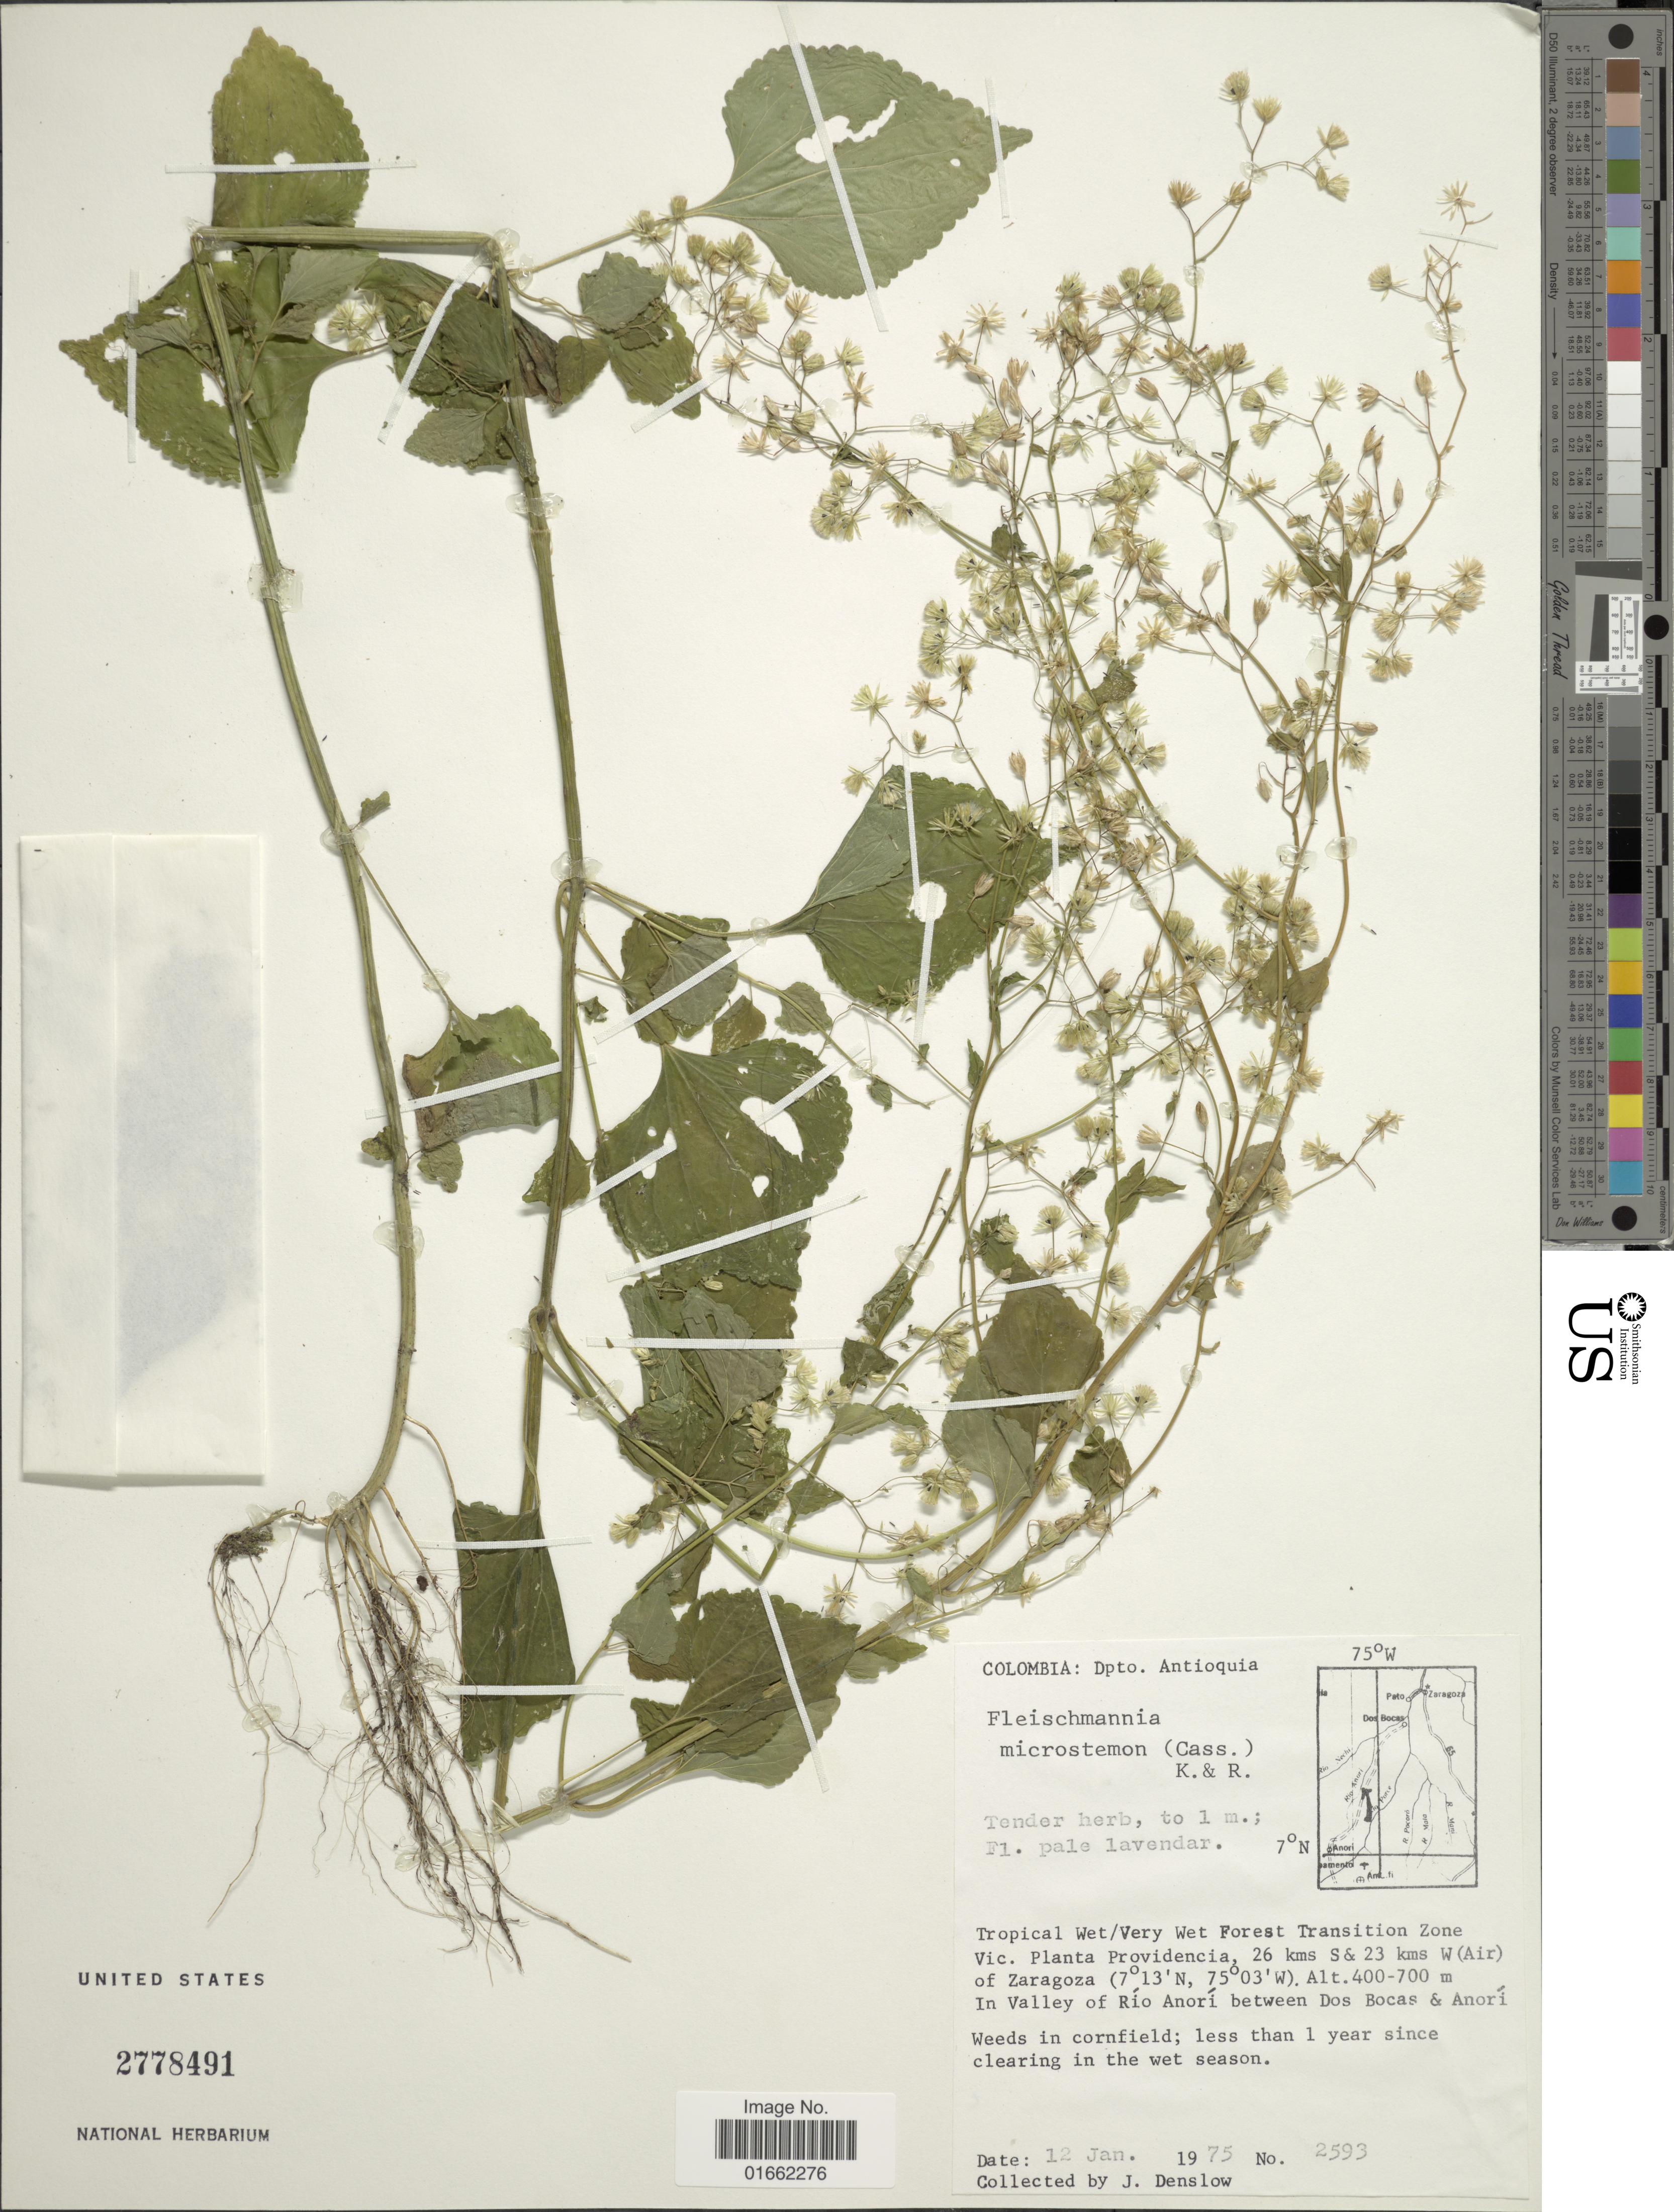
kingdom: Plantae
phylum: Tracheophyta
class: Magnoliopsida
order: Asterales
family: Asteraceae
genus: Fleischmannia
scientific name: Fleischmannia pratensis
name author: (Klatt) R.M. King & H. Rob.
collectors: J. Denslow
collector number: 2593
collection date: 1975-01-12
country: Colombia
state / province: Antioquia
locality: Dpto. Antioquia. Tropical Wet/Very Wet Forest Transition Zone Vic. Planta Providencia, 26 kms S & 23 kms W (Air) of Zaragoza. In Valley of Río Anorí between Dos Bocas & Anorí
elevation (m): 400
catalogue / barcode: US 2778491